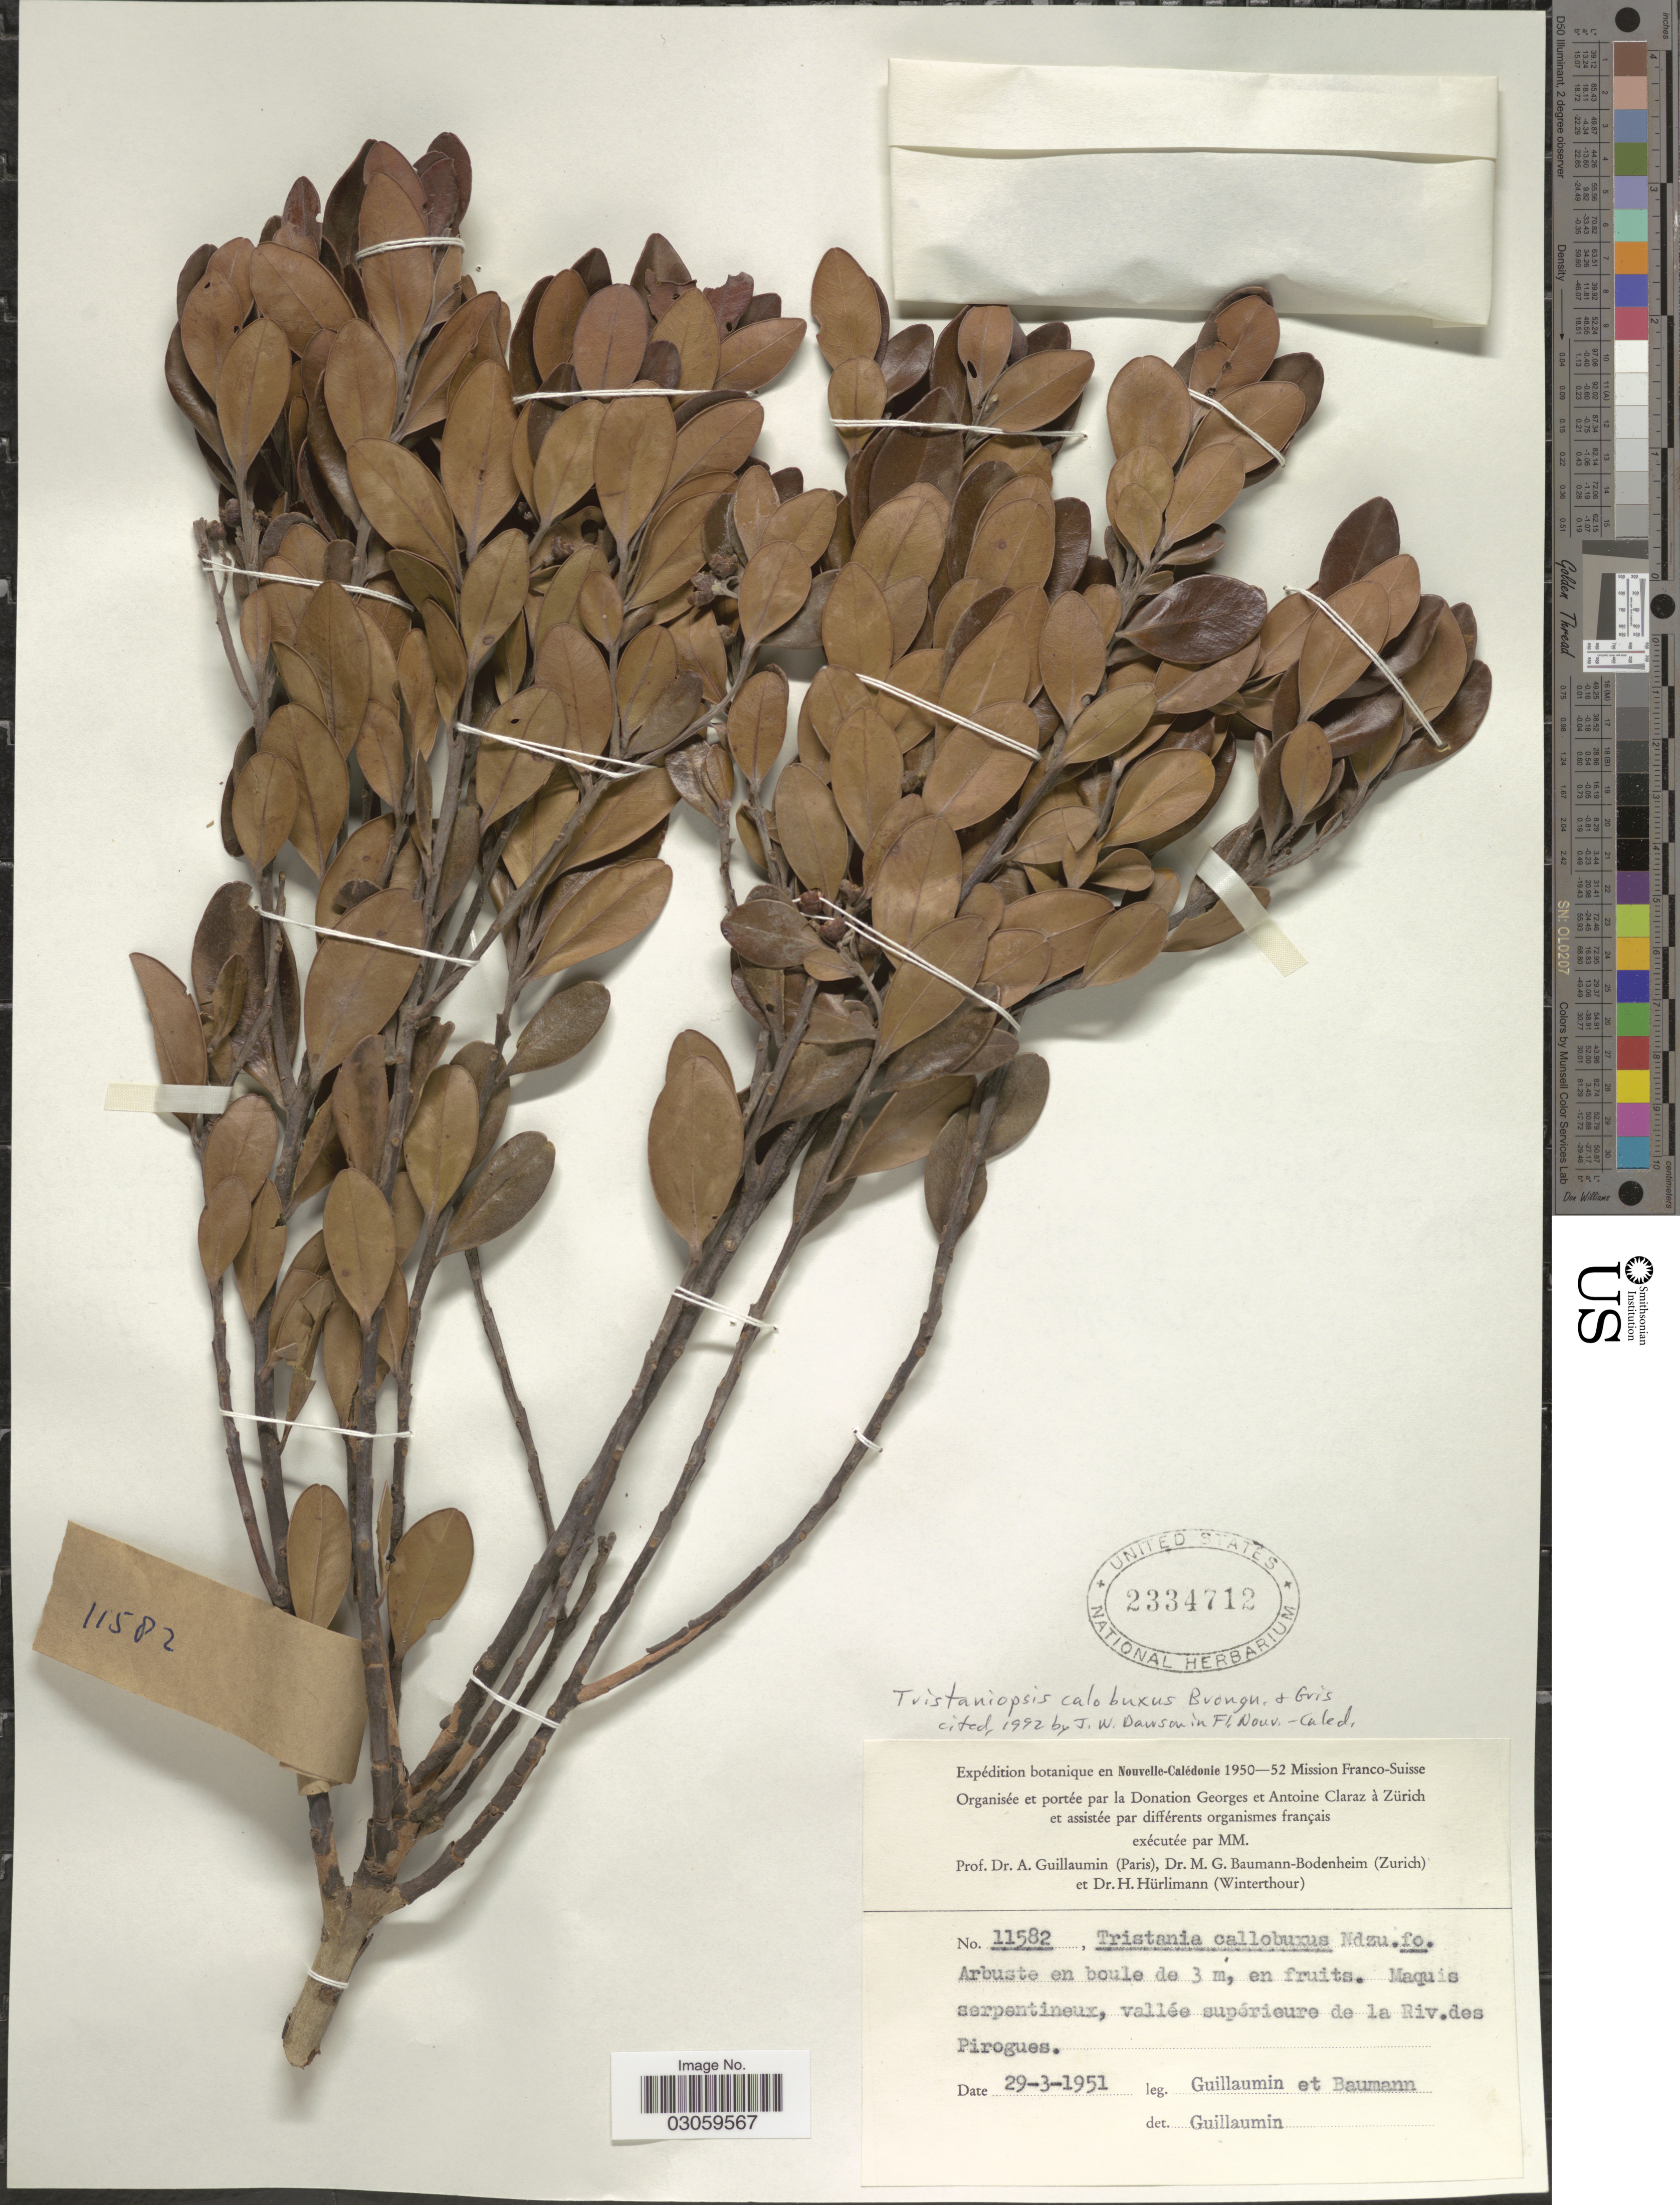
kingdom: Plantae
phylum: Tracheophyta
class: Magnoliopsida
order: Myrtales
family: Myrtaceae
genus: Tristaniopsis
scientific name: Tristaniopsis callobuxus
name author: Brongn. & Gris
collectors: A. Guillaumin & M. G. Baumann-Bodenheim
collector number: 11582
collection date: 1951-03-29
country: New Caledonia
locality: Nouvelle-Calédonie. Maquis serpentineux, vallée supérieure de la Riv. des Pirogues.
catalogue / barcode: US 2334712